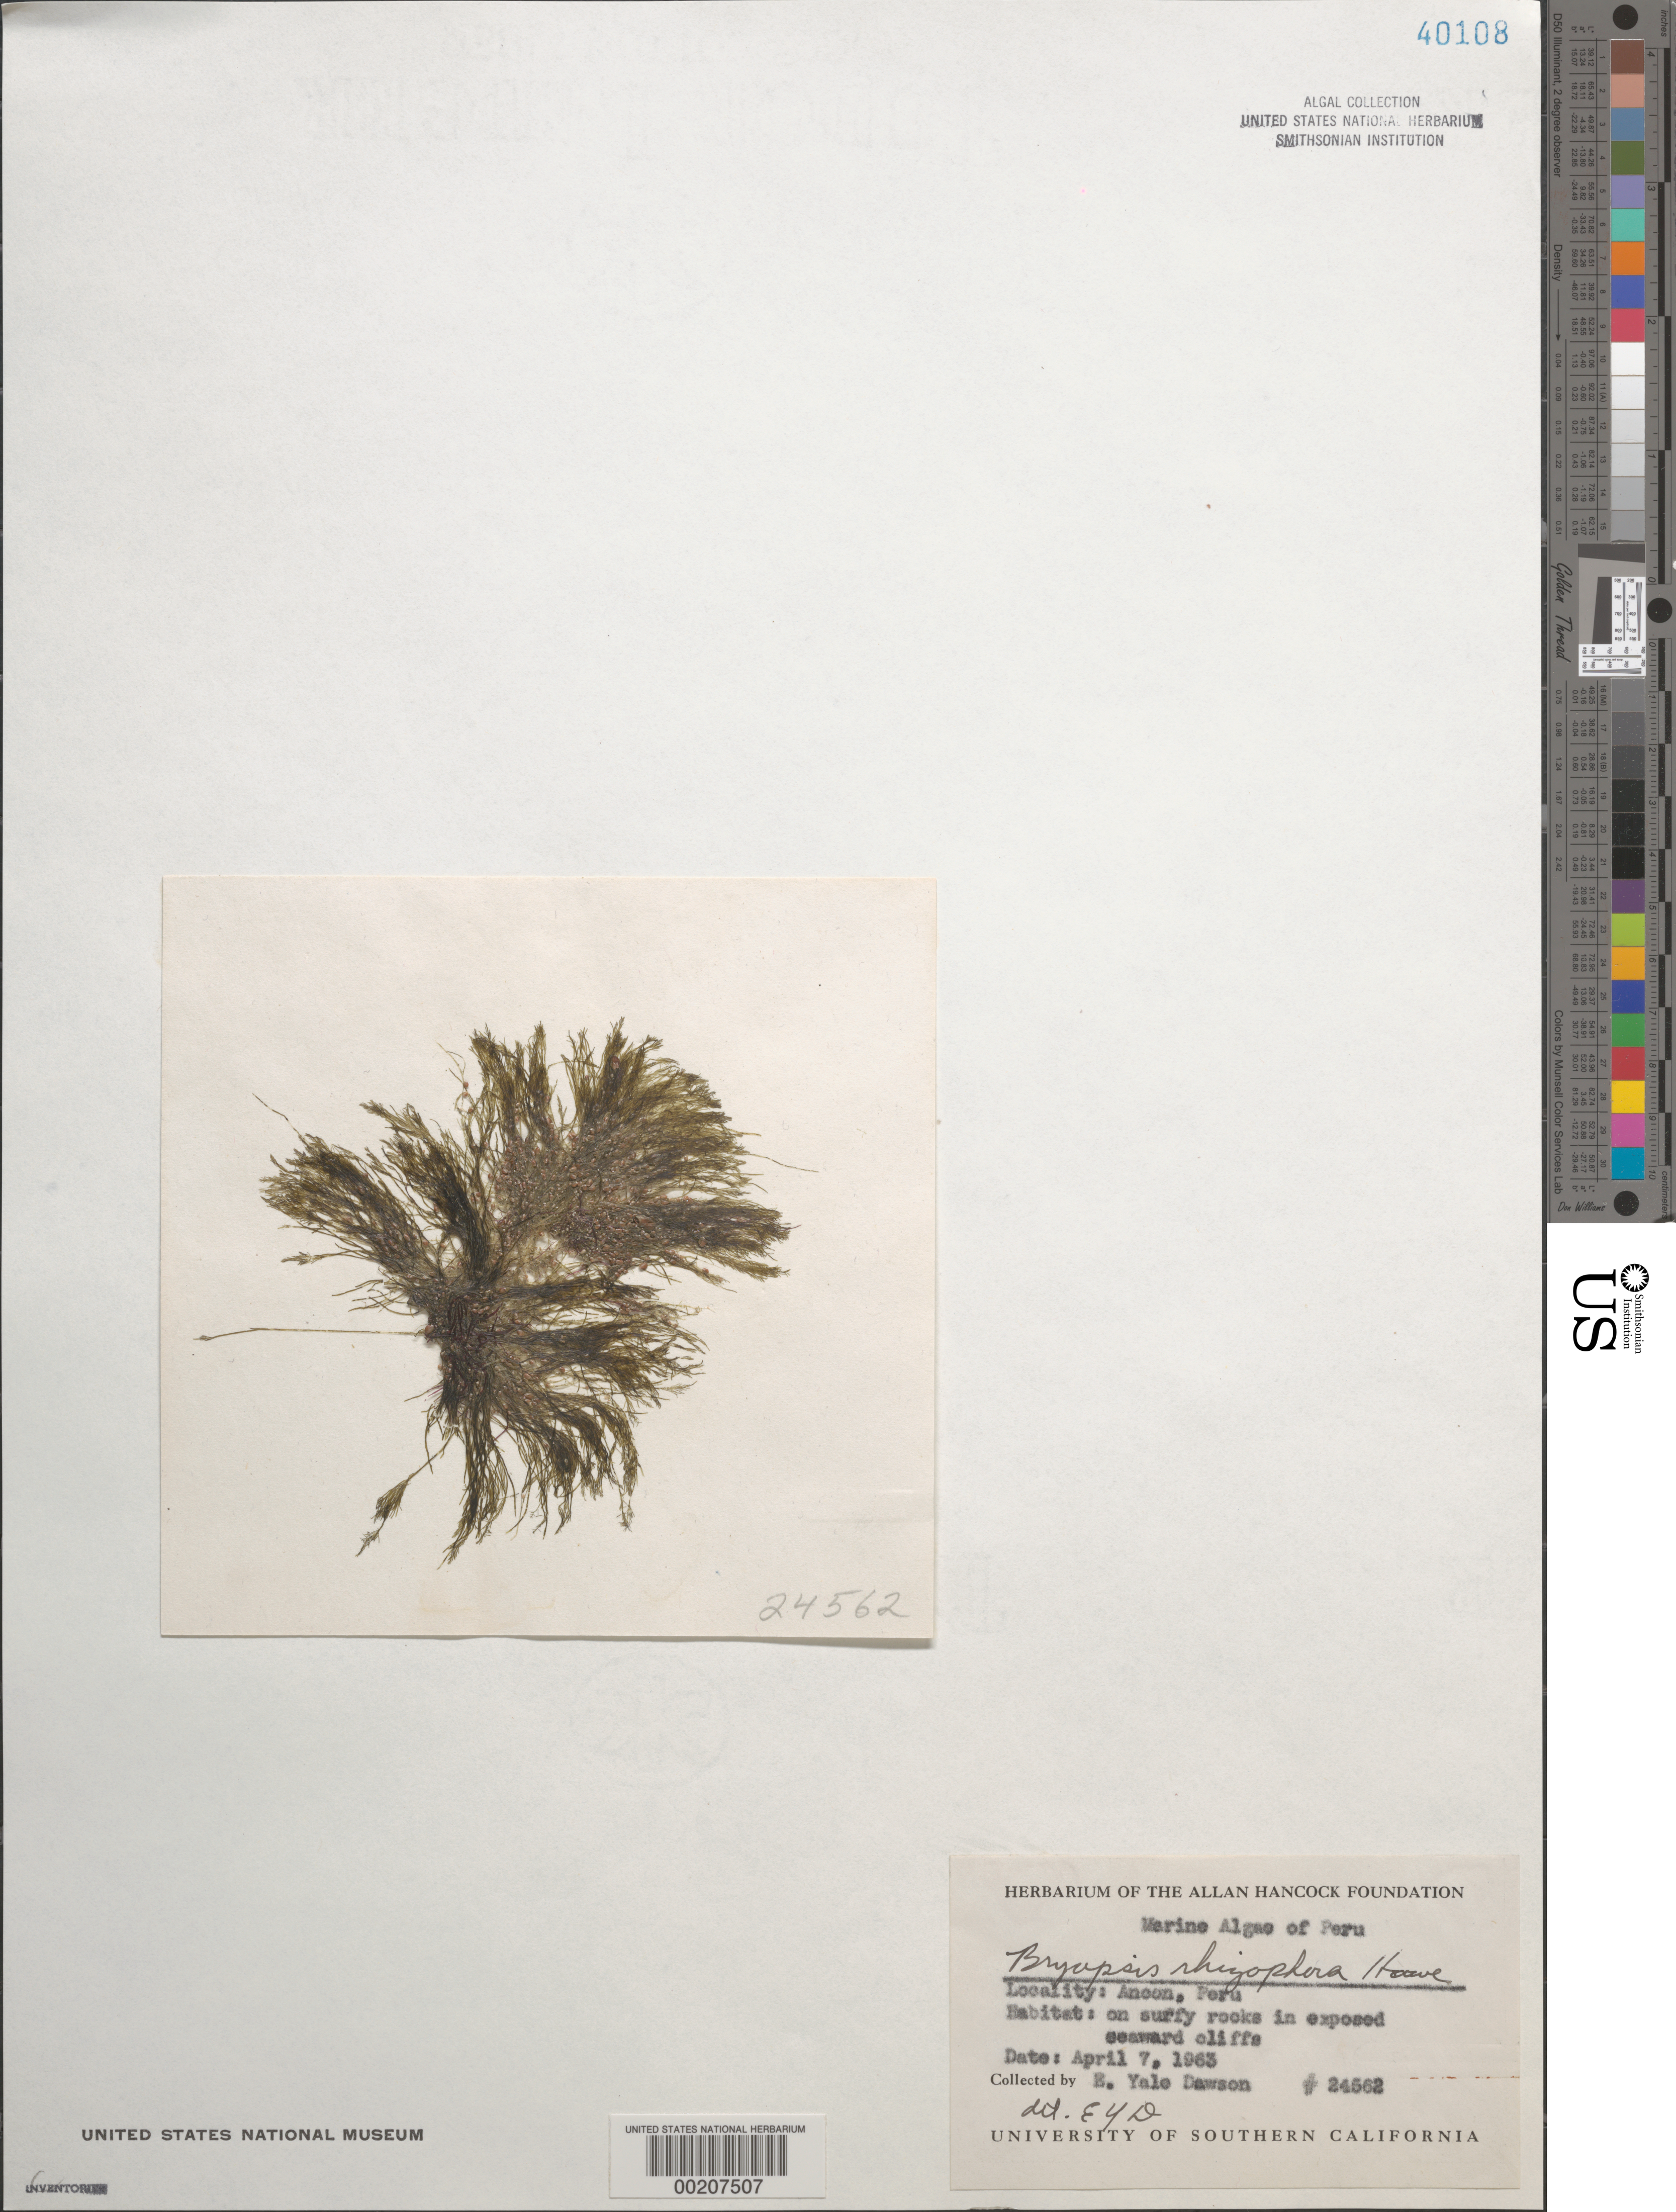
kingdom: Plantae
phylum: Chlorophyta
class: Ulvophyceae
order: Bryopsidales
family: Bryopsidaceae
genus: Bryopsis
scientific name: Bryopsis rhizophora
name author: M. Howe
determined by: Dawson, E. Y.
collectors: E. Y. Dawson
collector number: EYD 24562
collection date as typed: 07 Apr 1963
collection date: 1963-04-07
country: Peru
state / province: Lima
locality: Ancon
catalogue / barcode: US 40108